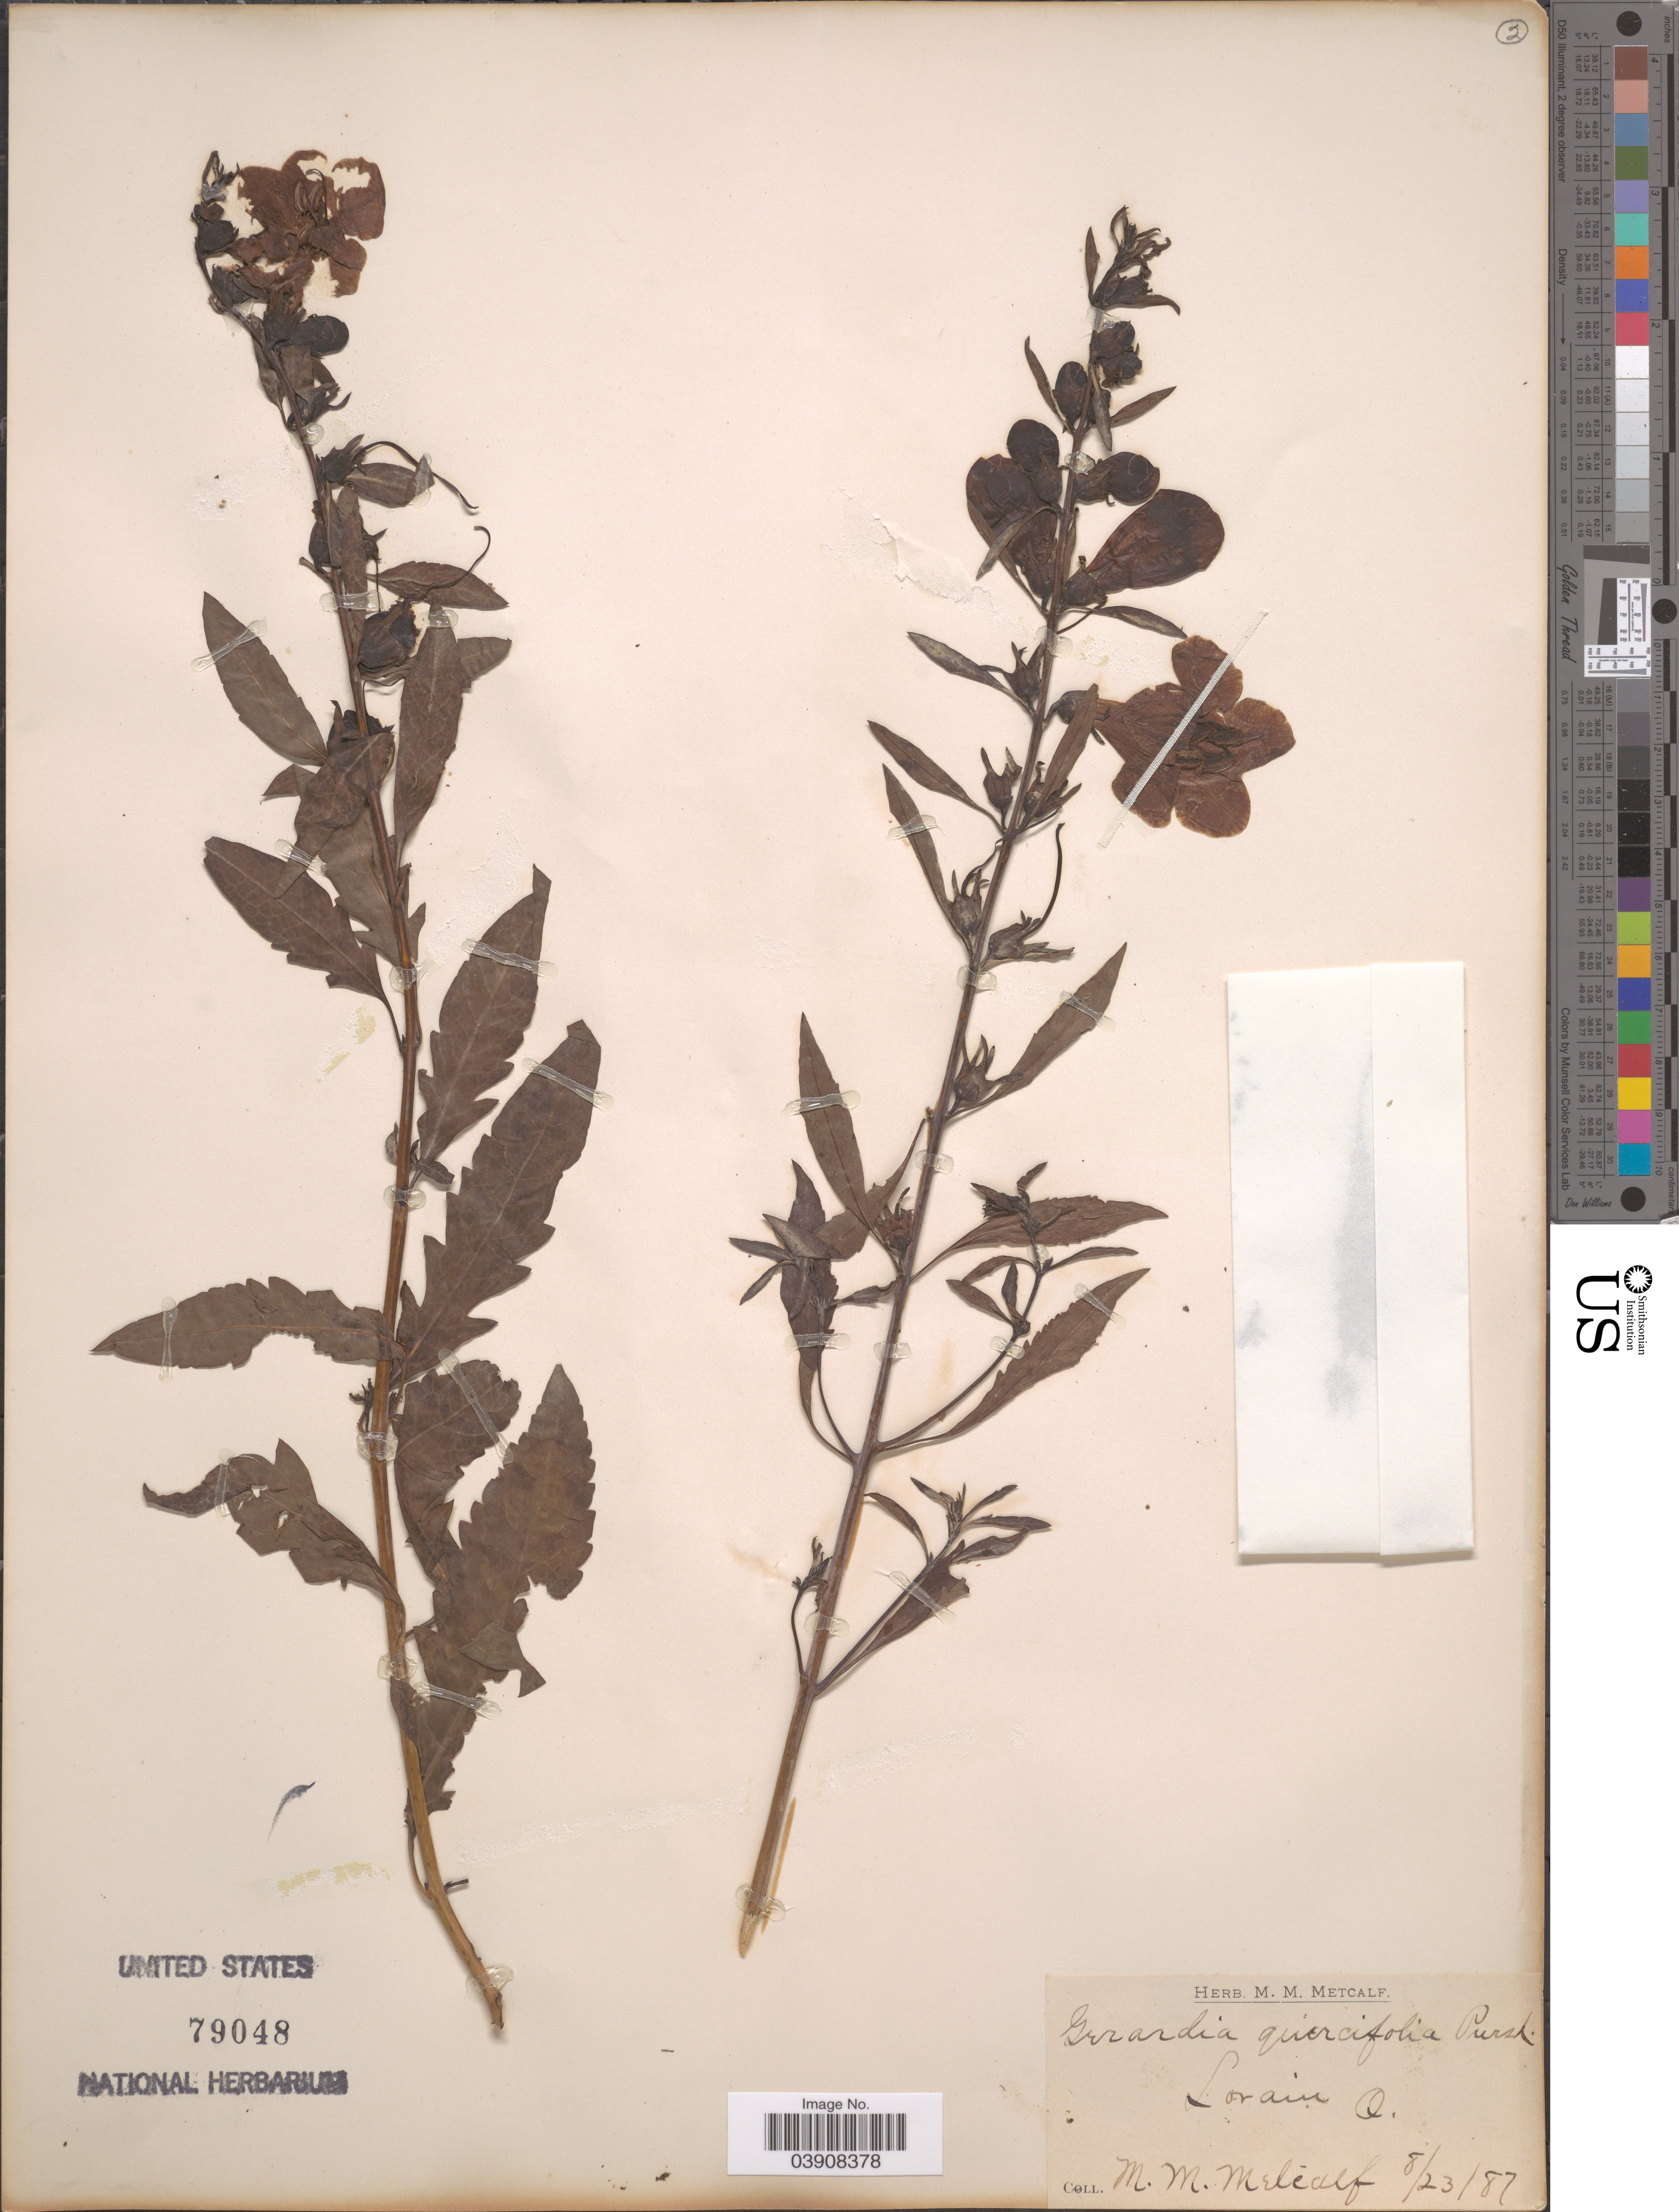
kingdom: Plantae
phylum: Tracheophyta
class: Magnoliopsida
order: Lamiales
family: Orobanchaceae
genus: Aureolaria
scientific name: Aureolaria virginica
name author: (L.) Pennell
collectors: M. Metcalf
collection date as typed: Transcribed d/m/y: 23/8/87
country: United States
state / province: Ohio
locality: Lorain.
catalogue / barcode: US 79048